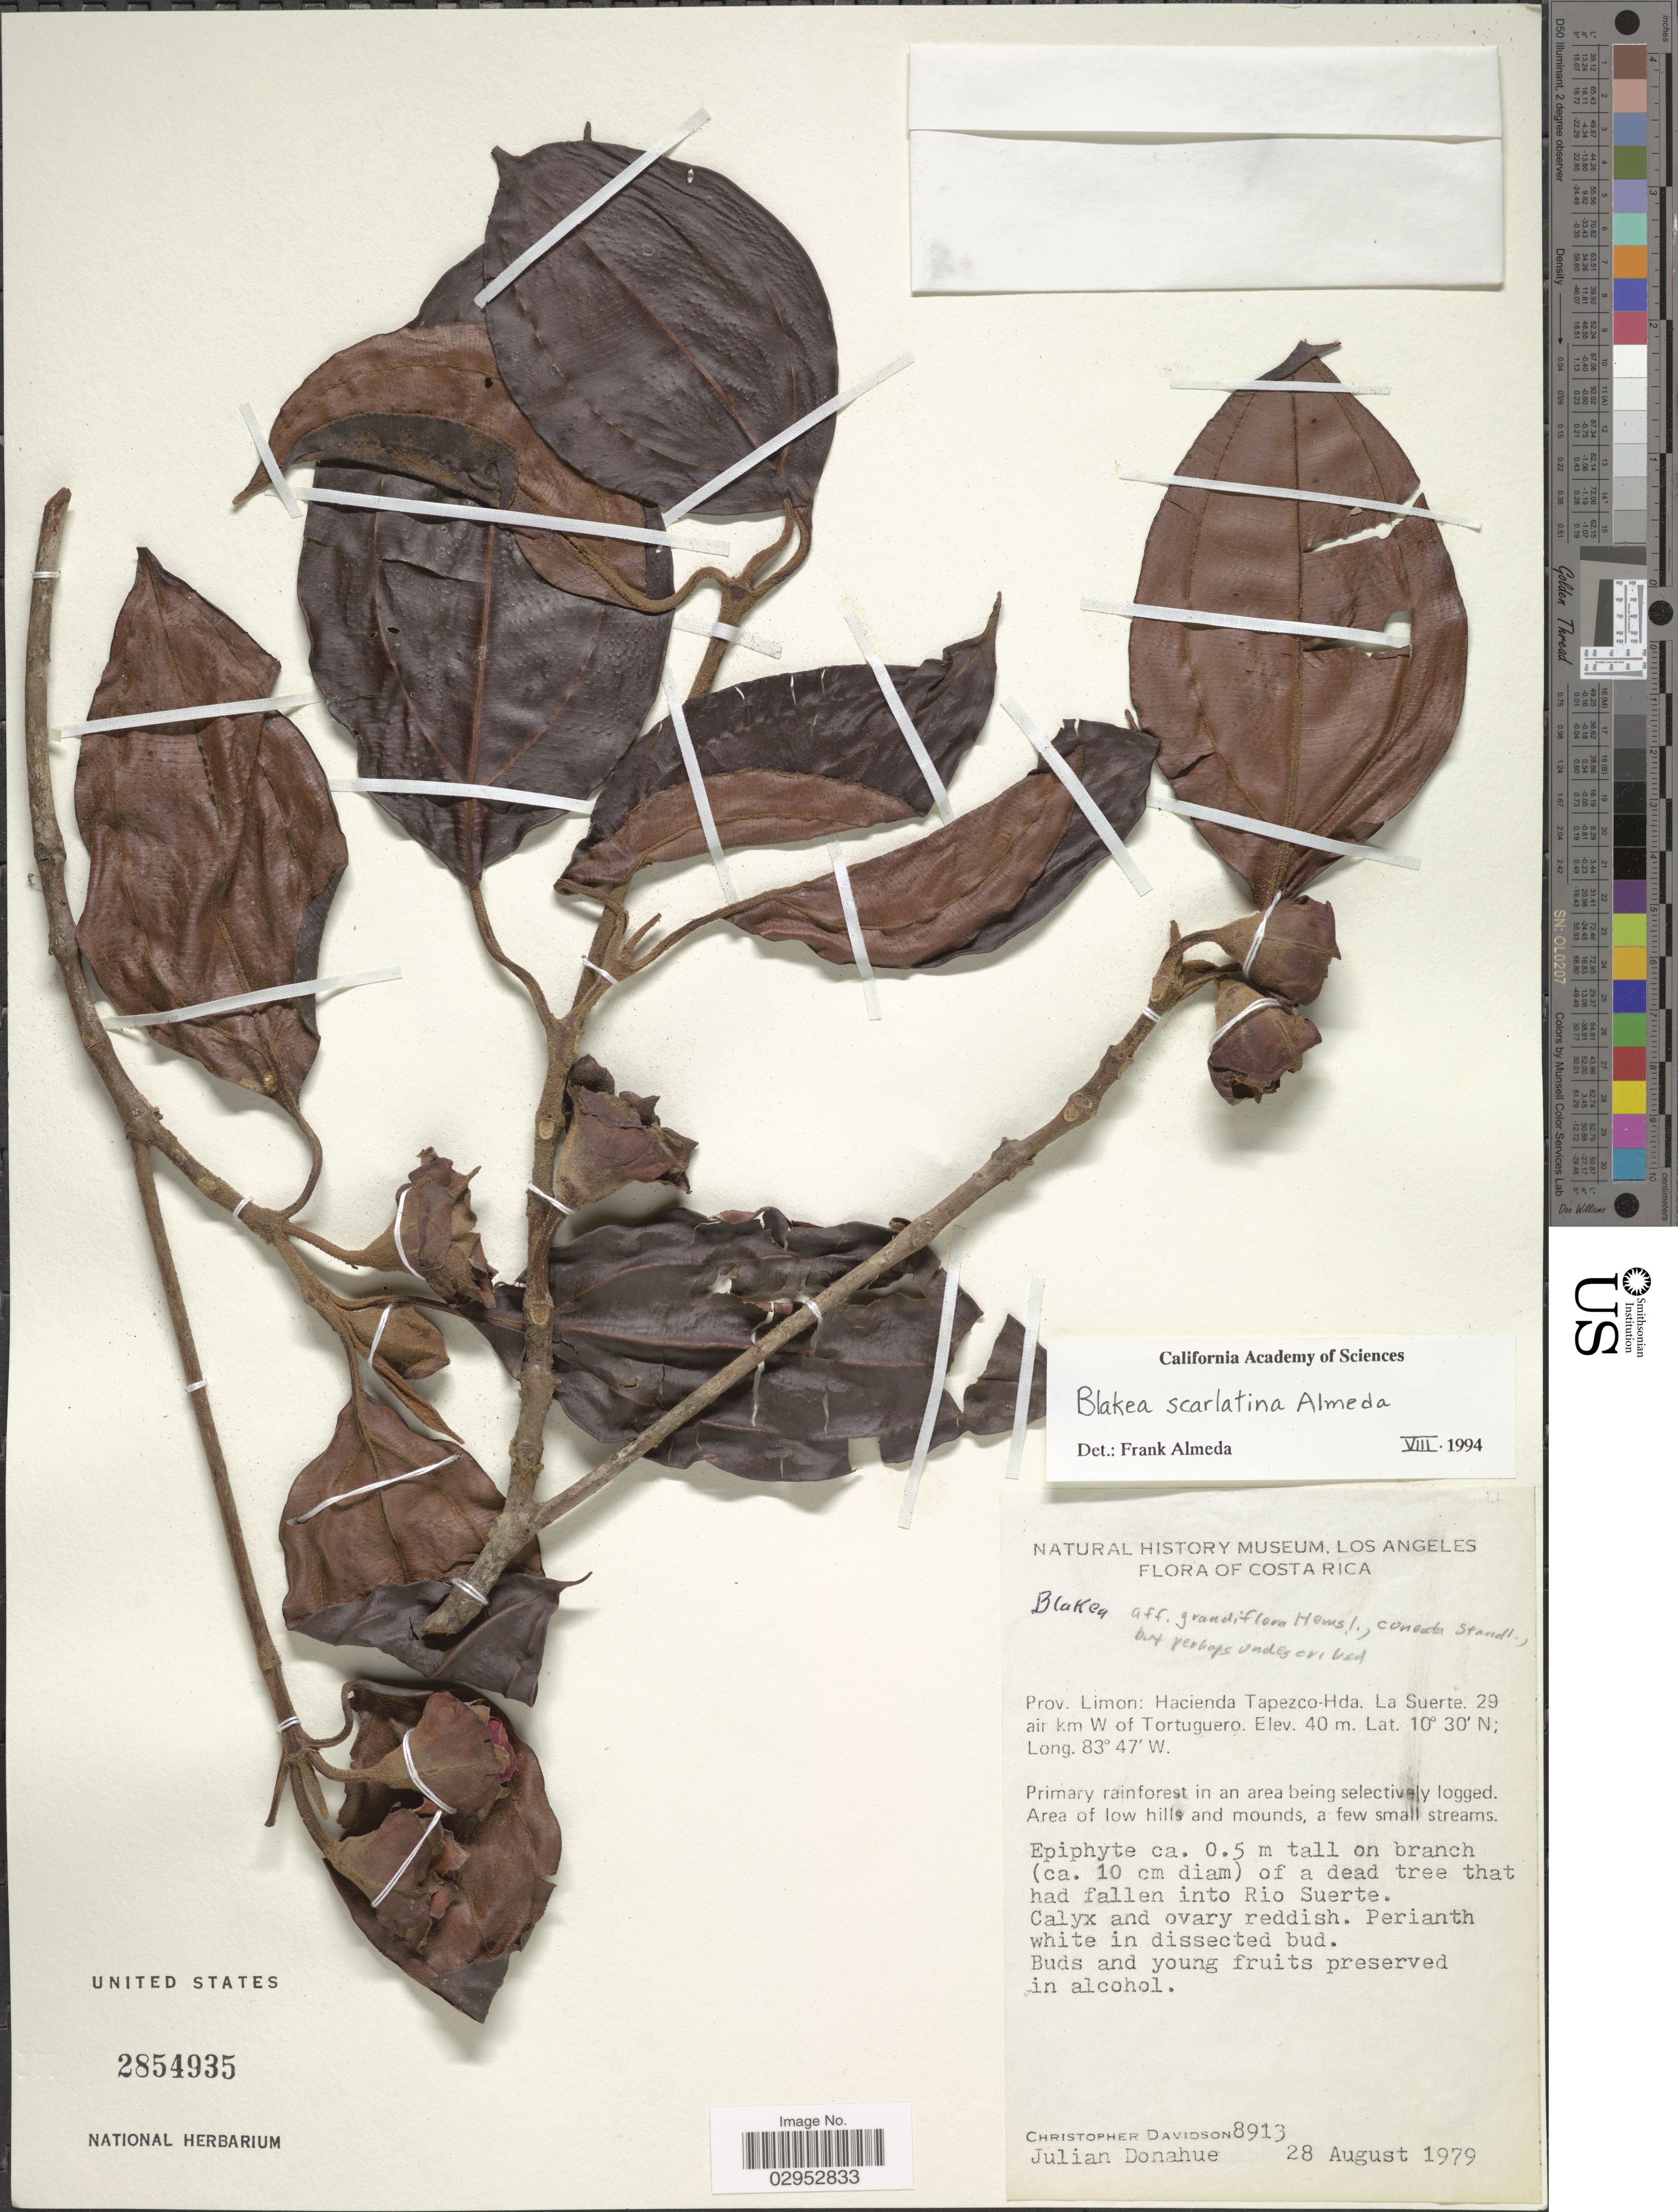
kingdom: Plantae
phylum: Tracheophyta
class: Magnoliopsida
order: Myrtales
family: Melastomataceae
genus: Blakea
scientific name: Blakea scarlatina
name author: Almeda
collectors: C. Davidson & J. Donahue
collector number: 8913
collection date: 1979-08-28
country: Costa Rica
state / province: Limón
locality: Prov. Limon: Hacienda Tapezco-Hda. La Suerte. 29 air km W of Tortuguero.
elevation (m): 40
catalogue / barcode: US 2854935